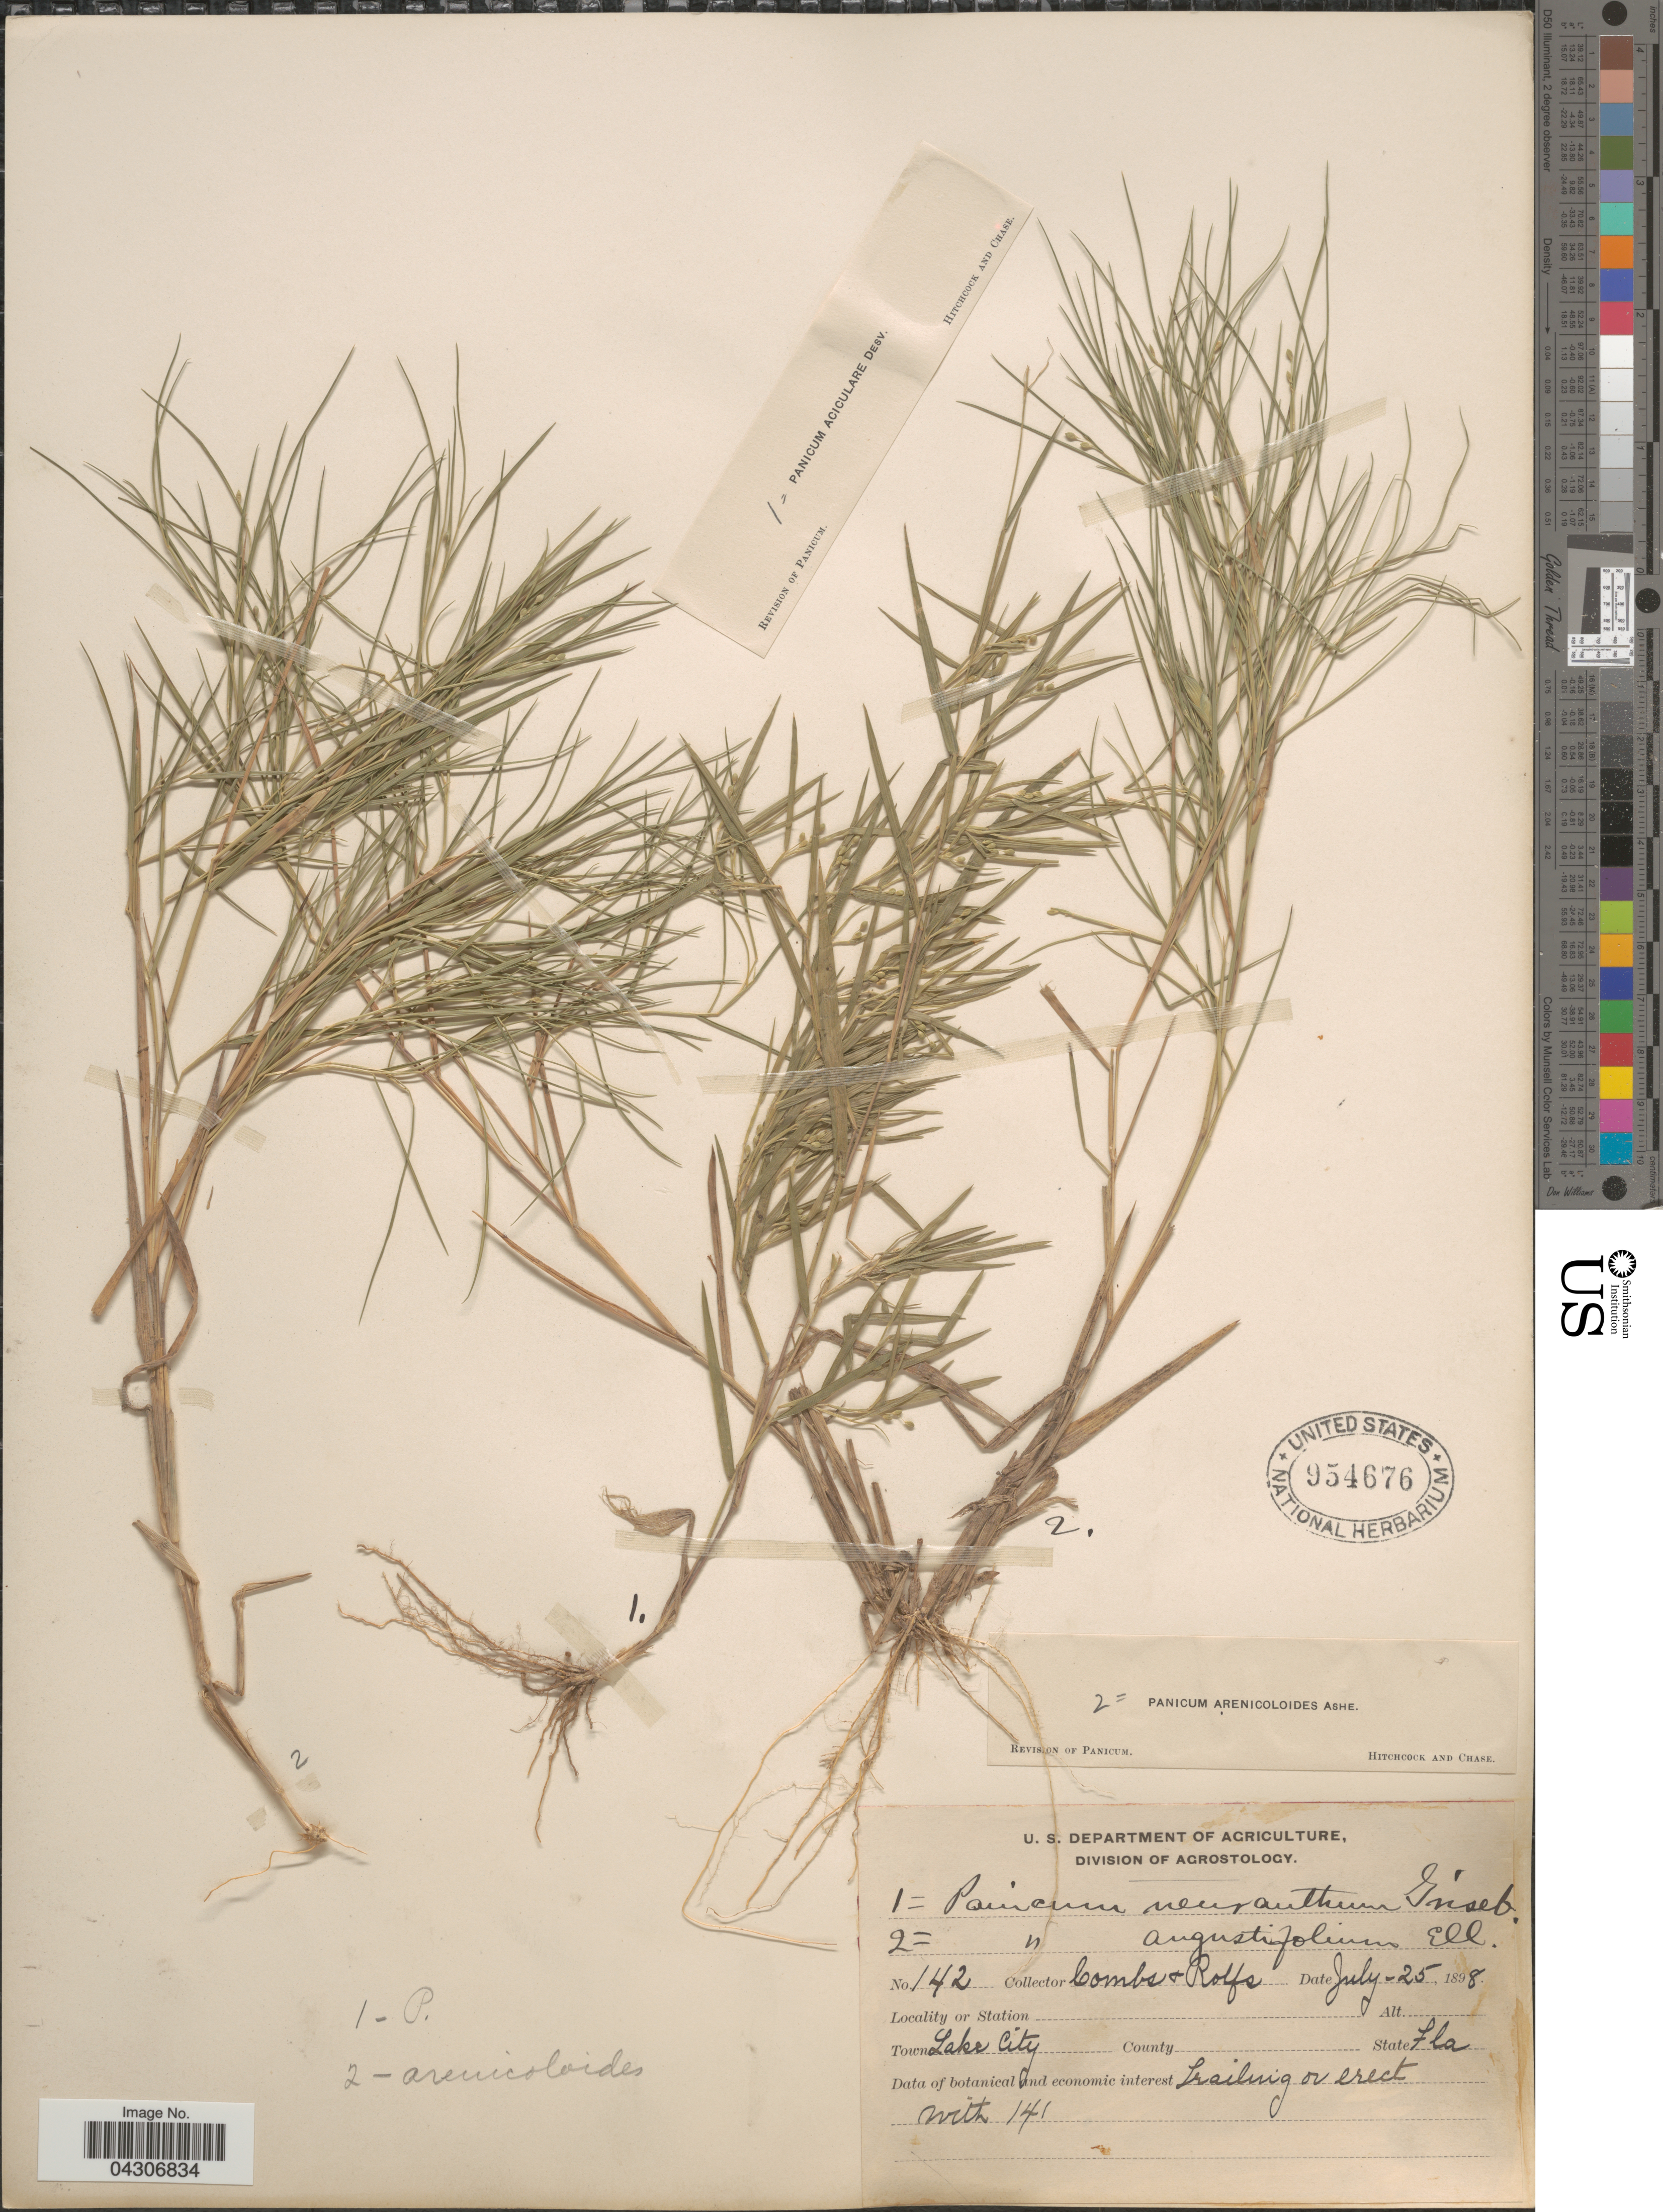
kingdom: Plantae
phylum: Tracheophyta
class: Liliopsida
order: Poales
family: Poaceae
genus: Dichanthelium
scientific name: Dichanthelium aciculare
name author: (Desv. ex Poir.) Gould & C.A. Clark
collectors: -. Combs & Rolfs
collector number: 142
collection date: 1898-07-25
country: United States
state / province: Florida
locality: Town Lake City.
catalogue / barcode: US 954676